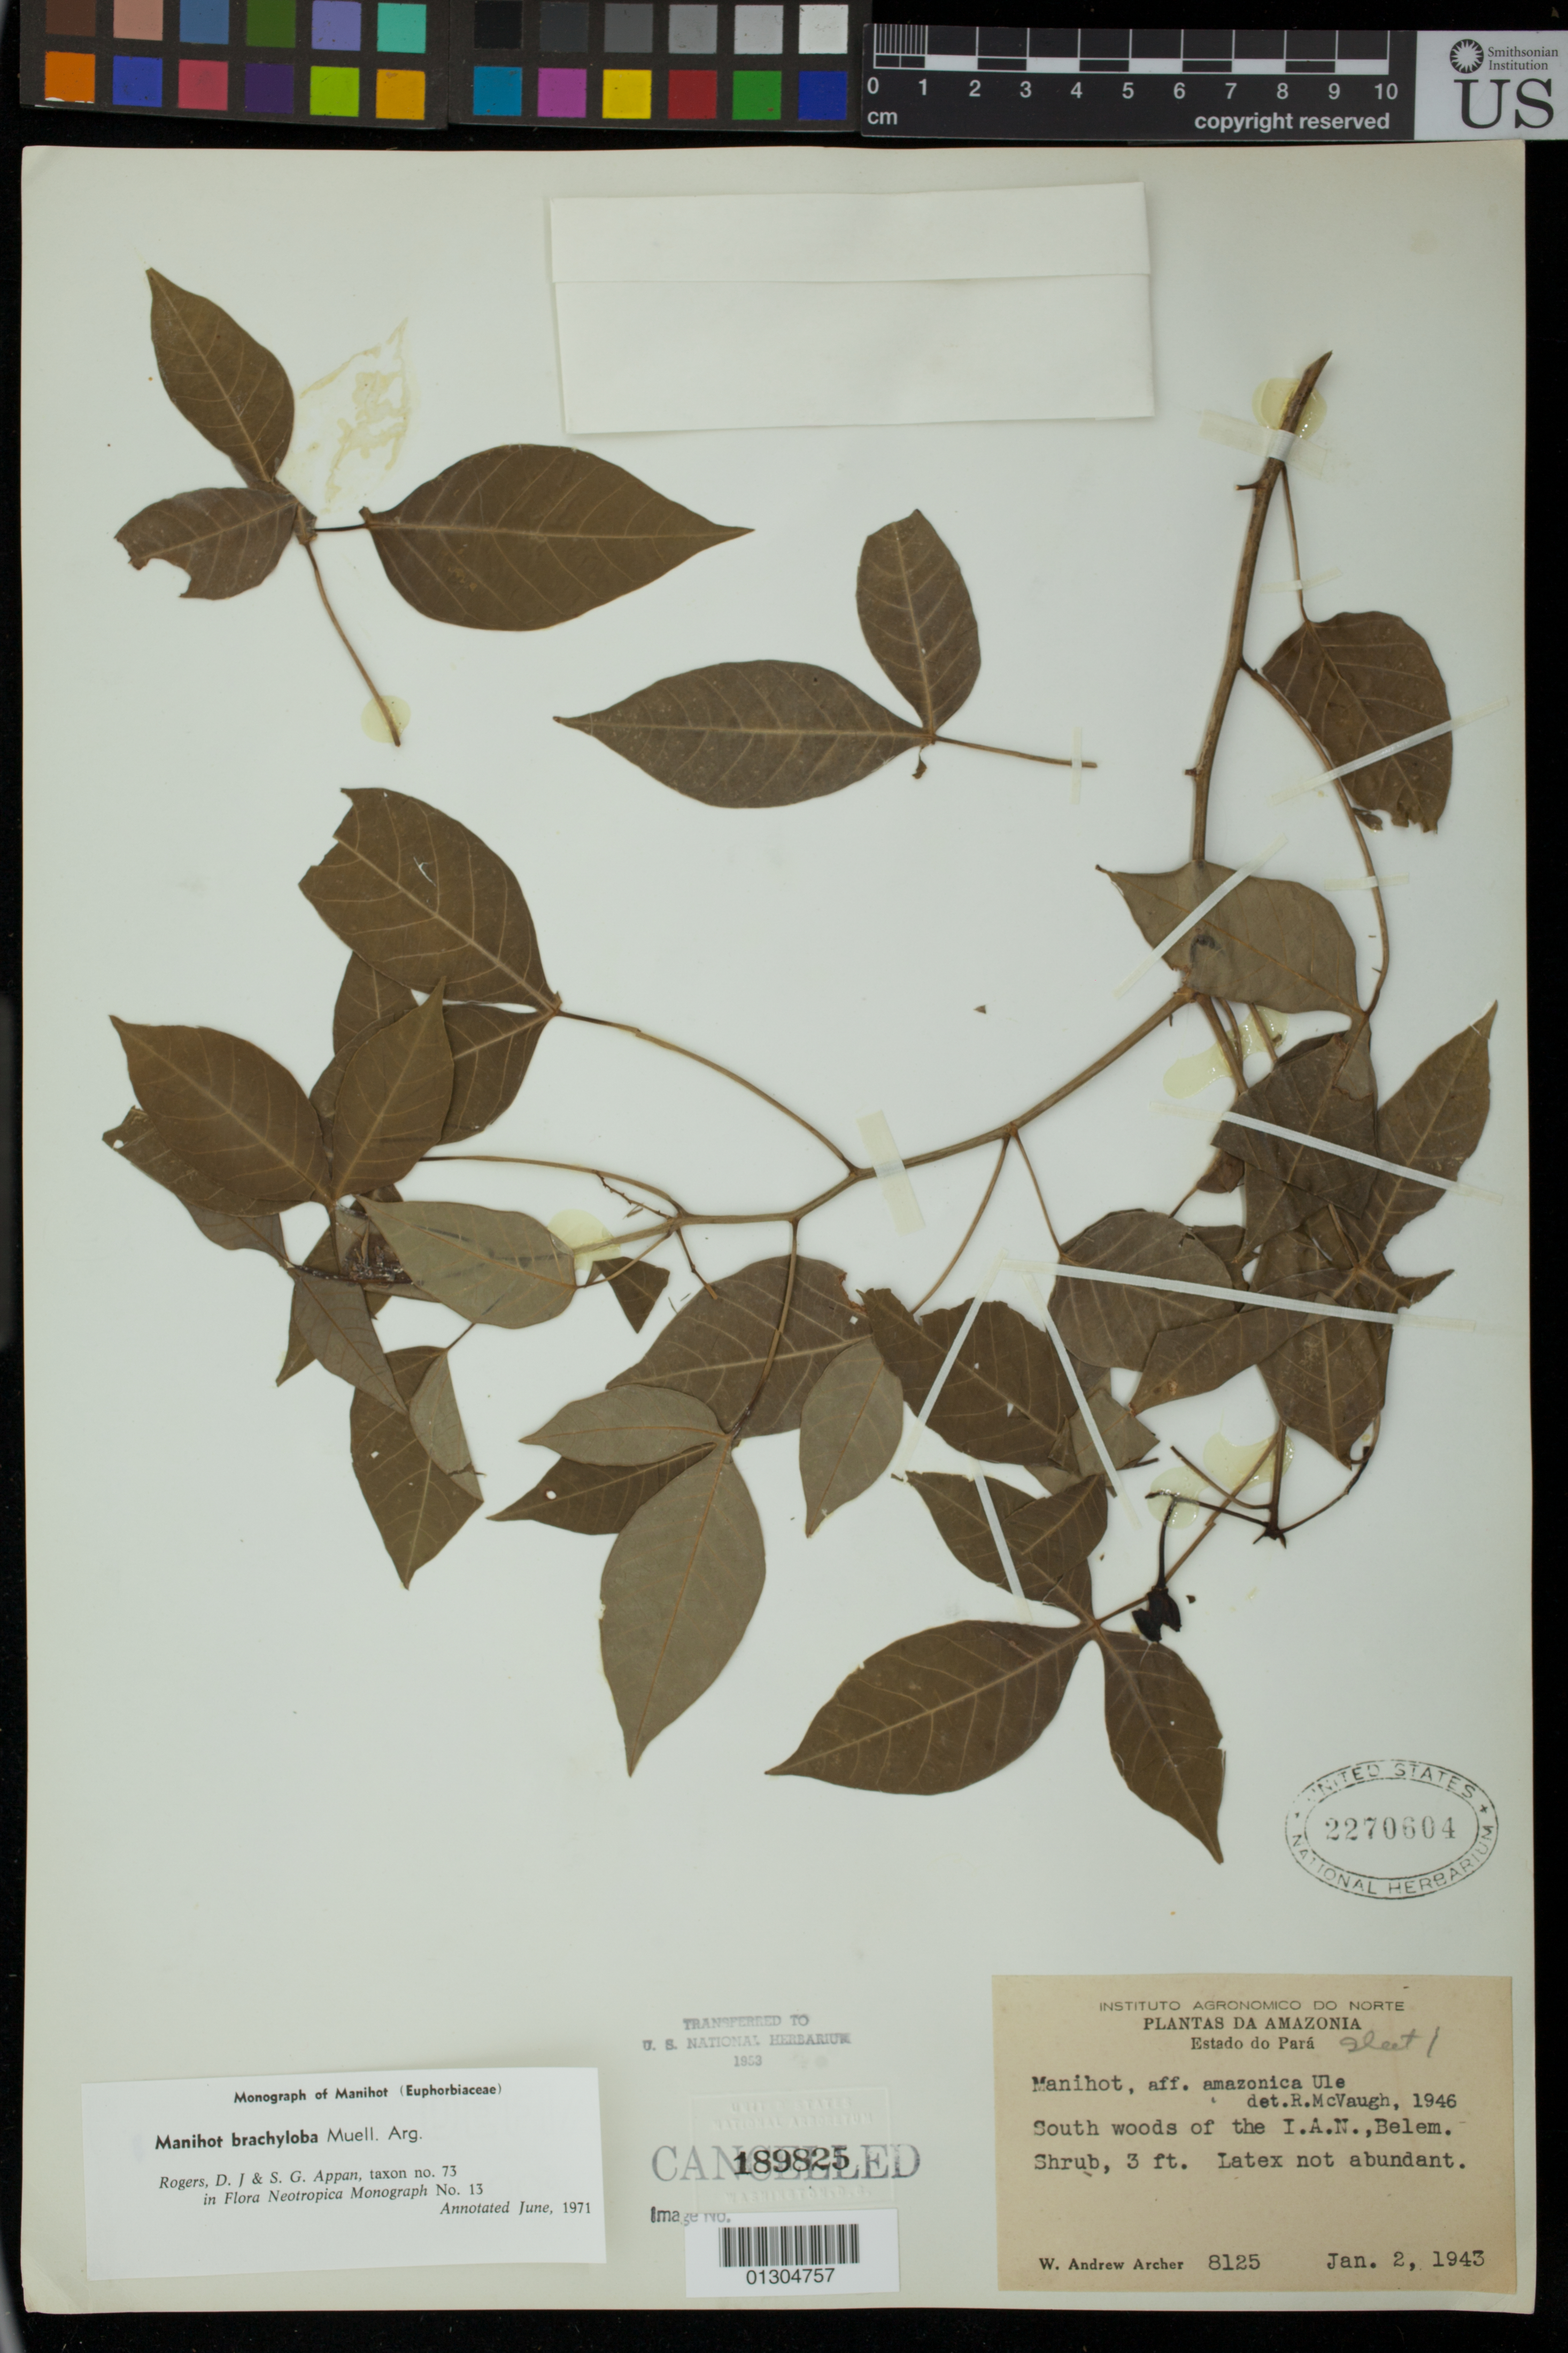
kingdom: Plantae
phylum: Tracheophyta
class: Magnoliopsida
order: Malpighiales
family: Euphorbiaceae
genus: Manihot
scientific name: Manihot brachyloba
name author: Müll. Arg.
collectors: W. A. Archer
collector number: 8125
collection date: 1943-01-02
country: Brazil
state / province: Para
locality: South woods of the I.A.N., Belem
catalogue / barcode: US 2270604